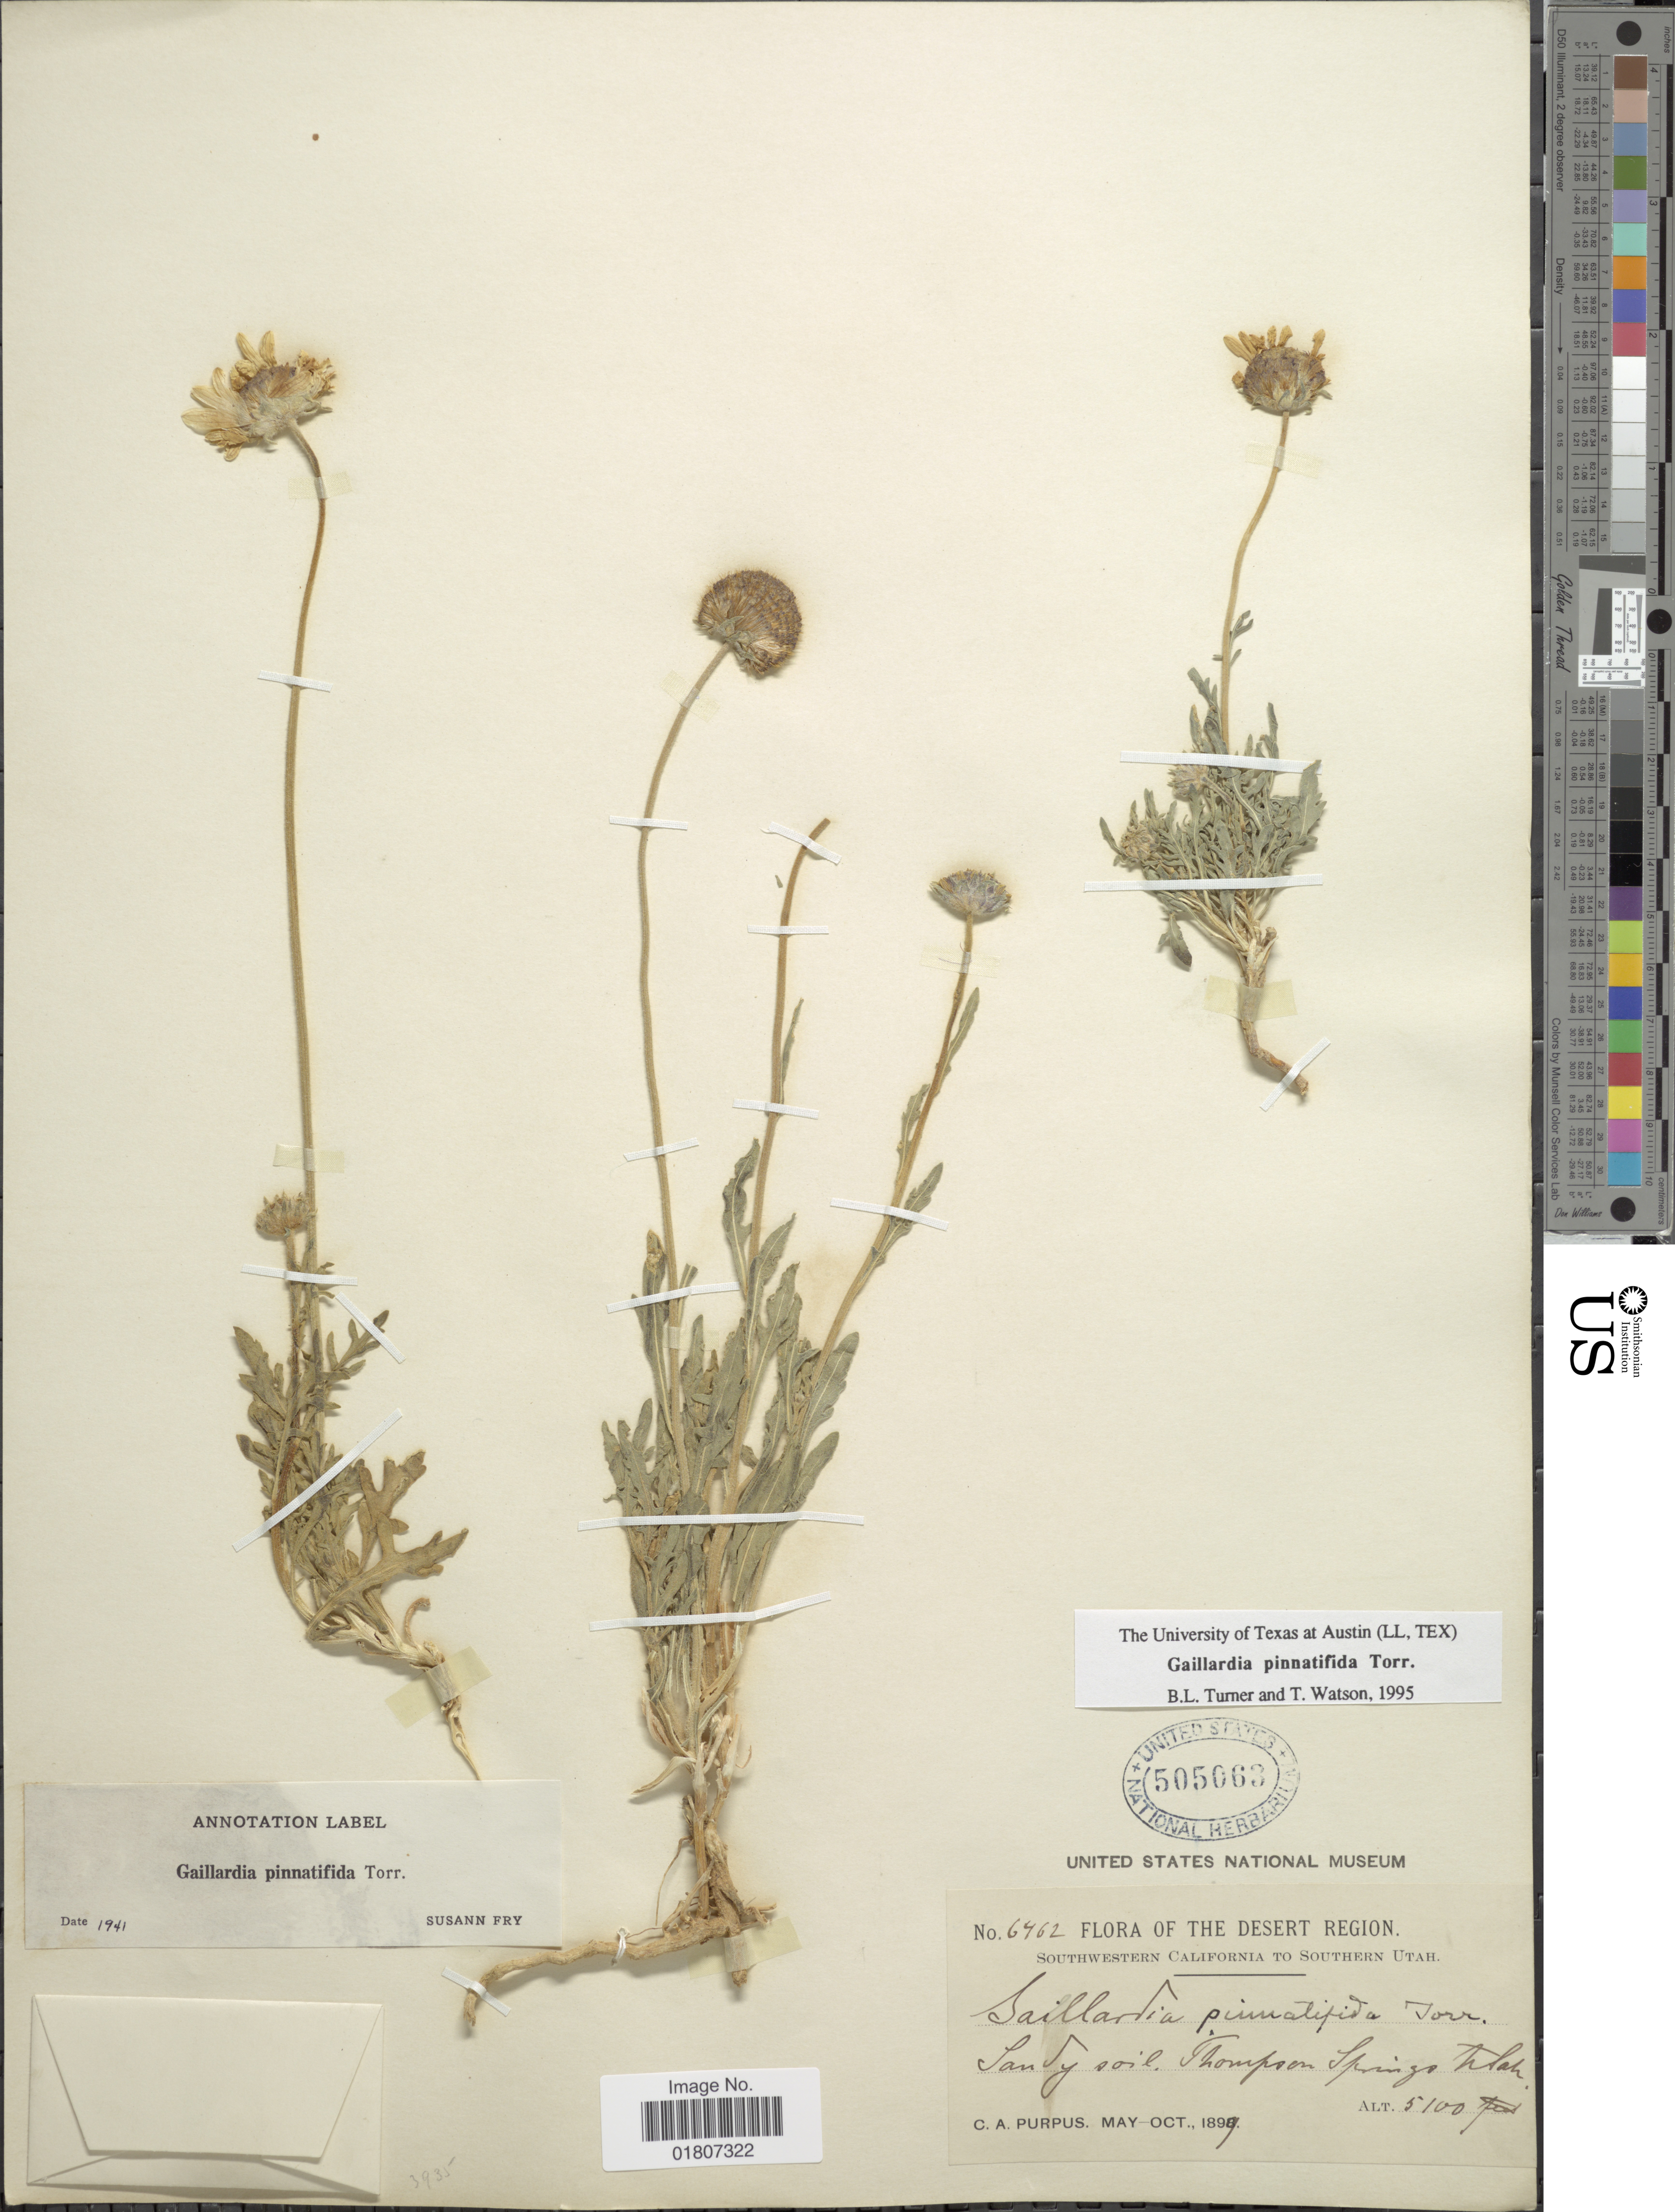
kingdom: Plantae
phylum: Tracheophyta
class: Magnoliopsida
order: Asterales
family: Asteraceae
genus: Gaillardia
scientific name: Gaillardia pinnatifida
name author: Torr.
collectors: C. A. Purpus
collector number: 6462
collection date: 1897-05/1897-10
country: United States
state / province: Utah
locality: Desert Region. Thompson Springs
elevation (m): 1554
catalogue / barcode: US 505063